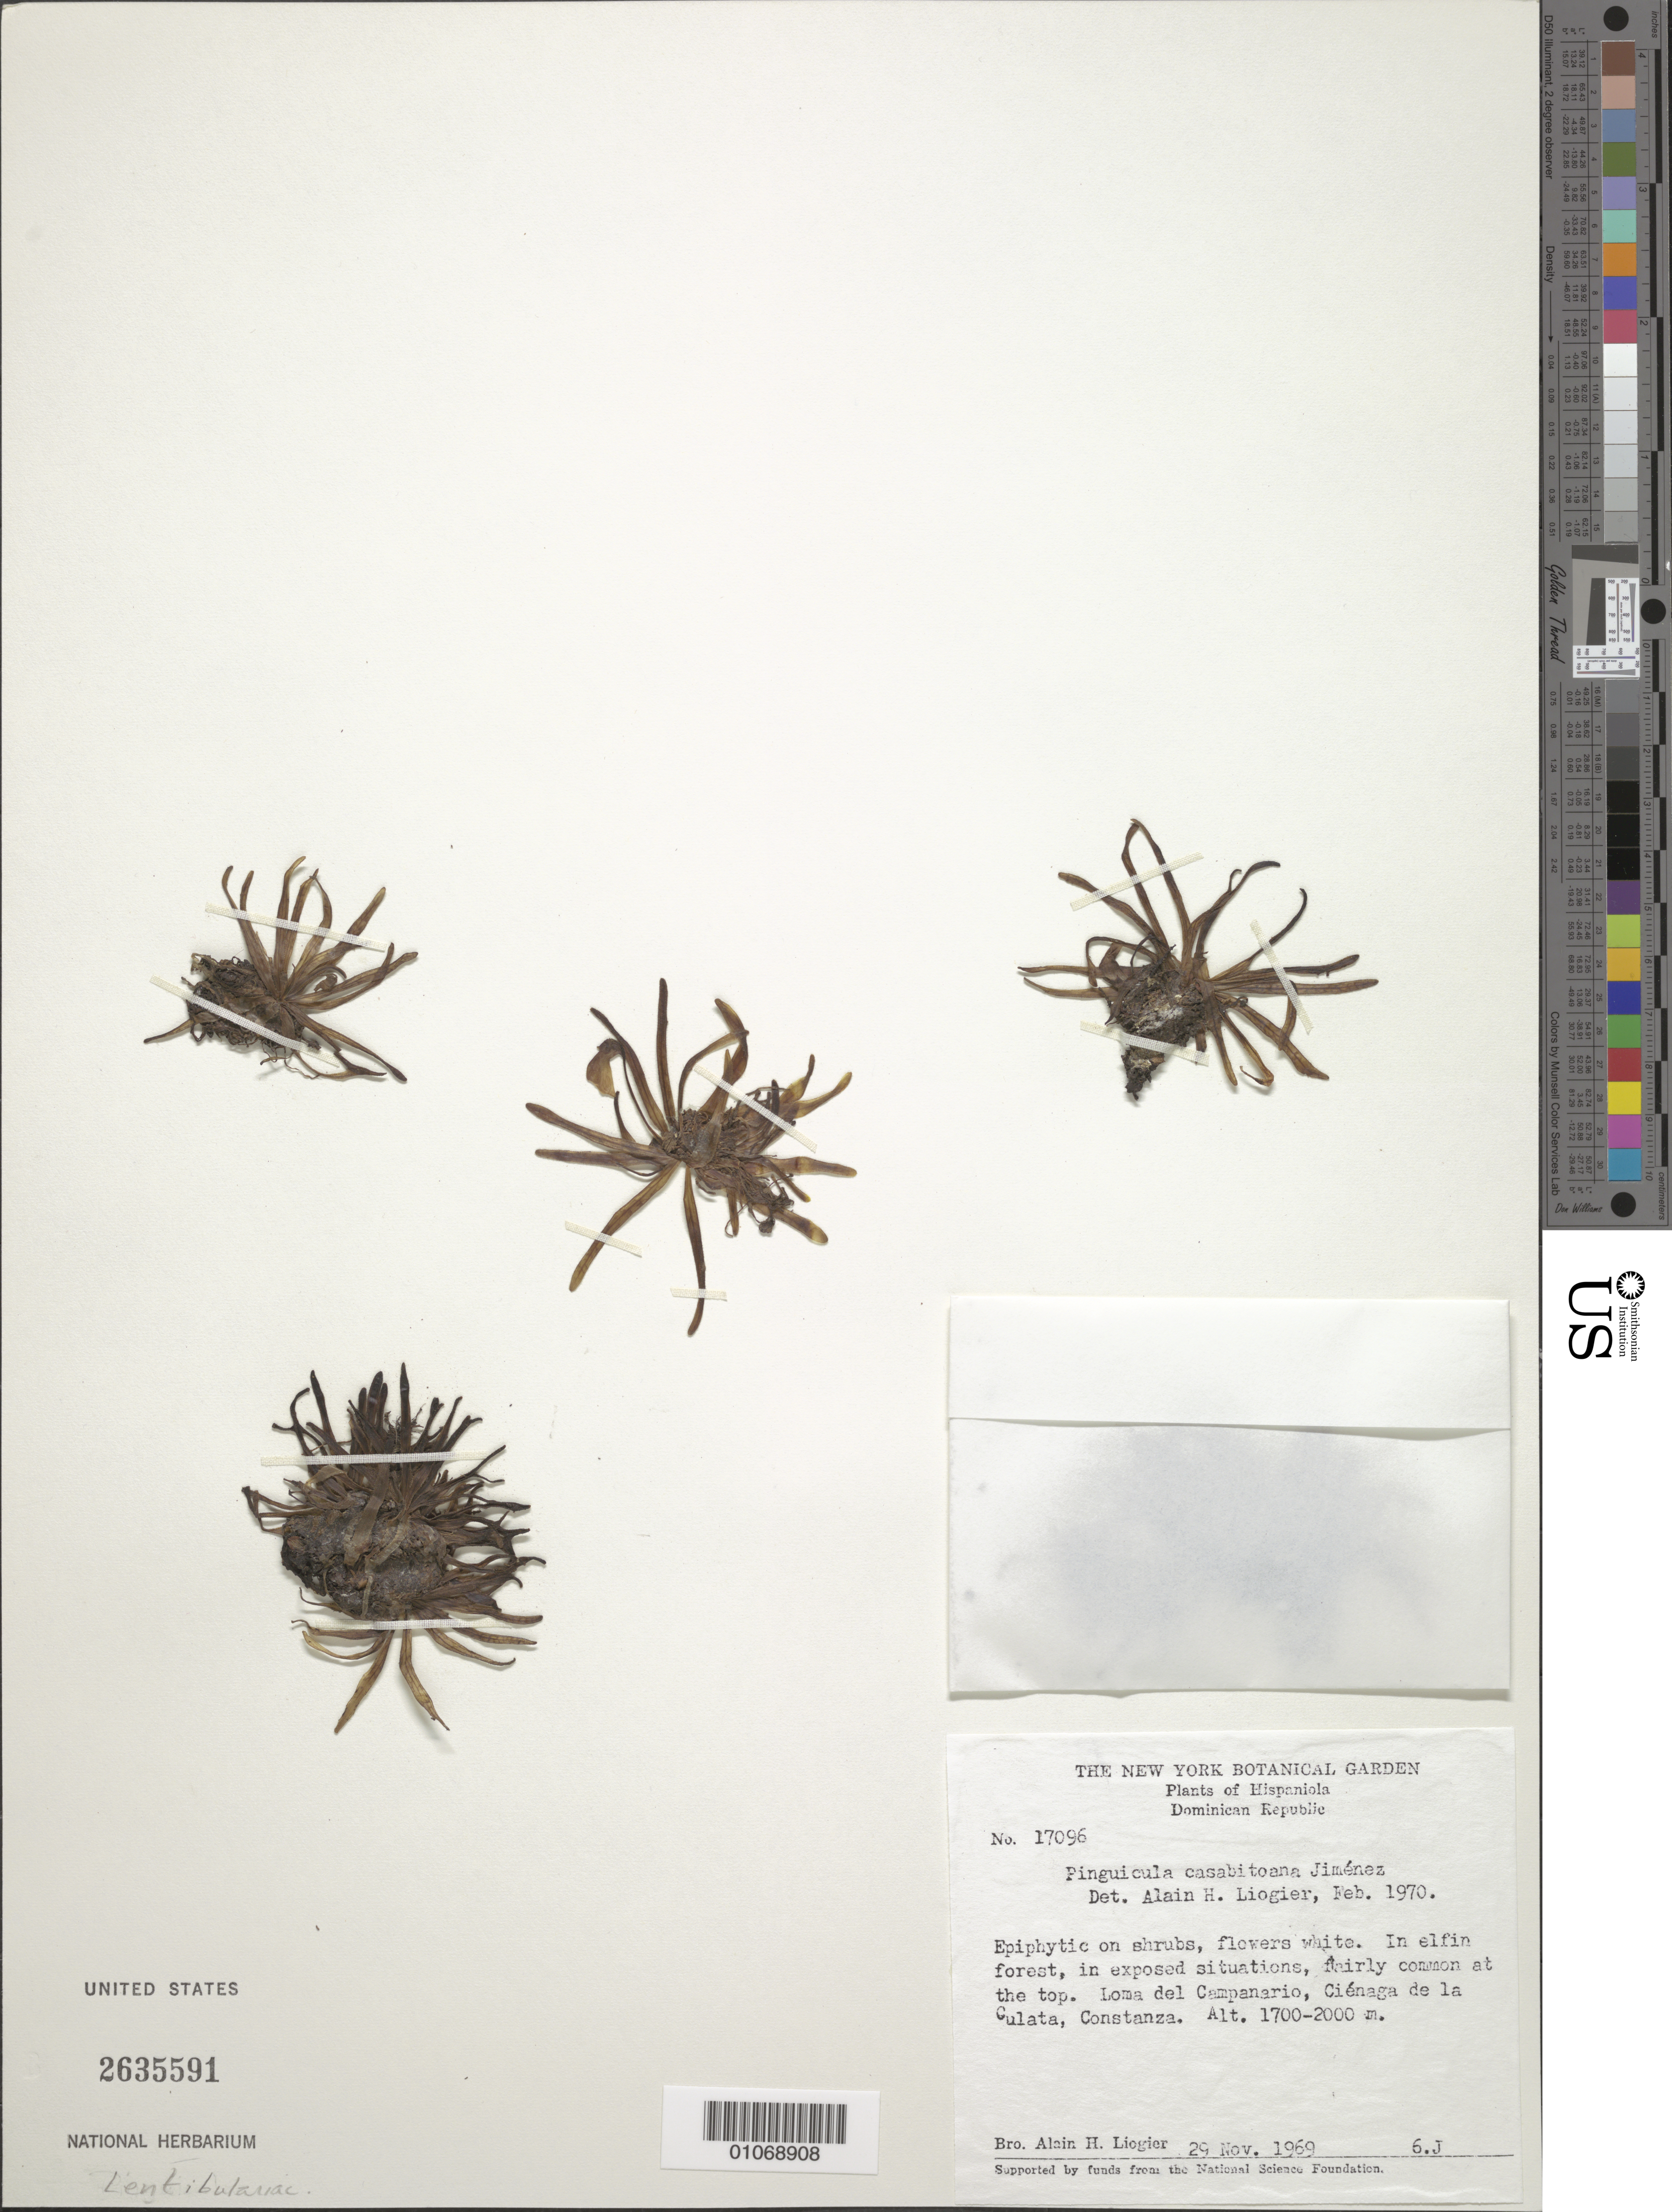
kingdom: Plantae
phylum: Tracheophyta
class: Magnoliopsida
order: Lamiales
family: Lentibulariaceae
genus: Pinguicula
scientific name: Pinguicula casabitoana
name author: J. Jiménez Alm.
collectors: A. H. Liogier & A. H. Liogier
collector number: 17096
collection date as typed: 29 Nov 1969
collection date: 1969-11-29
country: Dominican Republic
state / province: La Vega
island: Hispaniola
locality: In elfin forest, in exposed situations, fairly common at the top. Loma del Camapanario, Cienaga de la Culata, Costanza.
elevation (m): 1700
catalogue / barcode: US 2635591